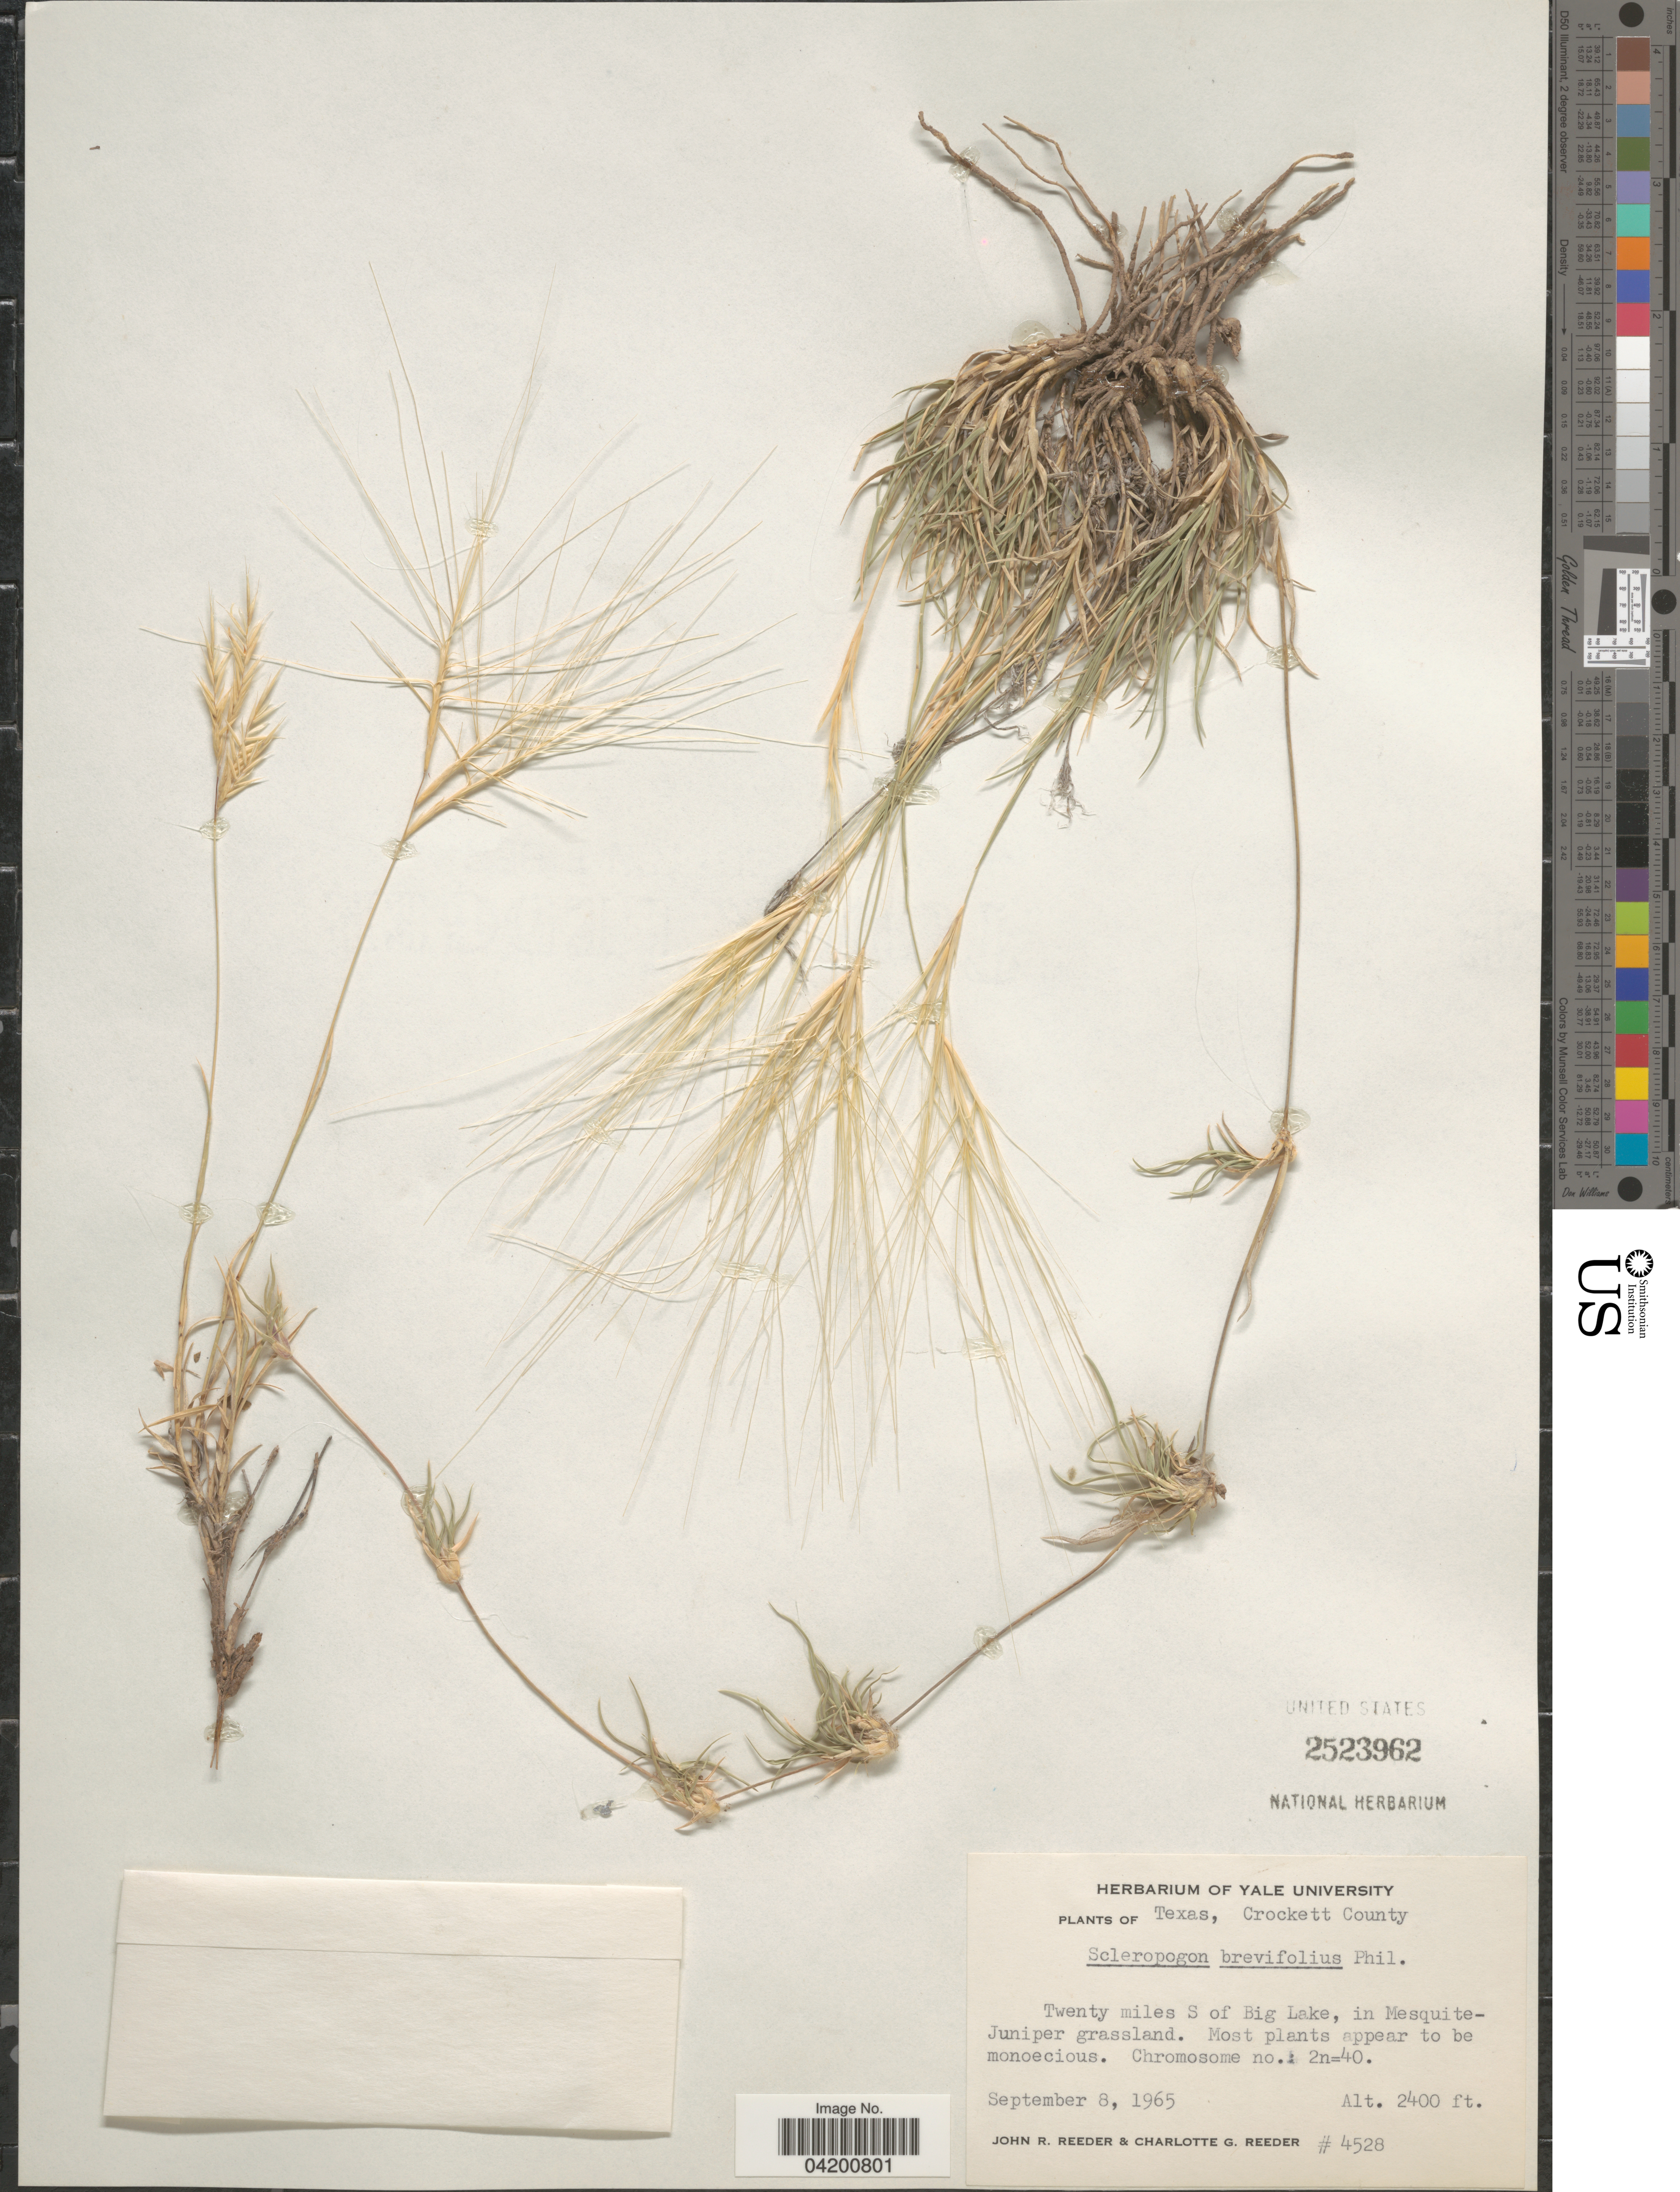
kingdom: Plantae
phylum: Tracheophyta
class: Liliopsida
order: Poales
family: Poaceae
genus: Scleropogon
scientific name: Scleropogon brevifolius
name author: Phil.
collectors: J. R. Reeder & C. G. Reeder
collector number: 4528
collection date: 1965-09-08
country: United States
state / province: Texas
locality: Crockett County. Twenty miles S of Big Lake.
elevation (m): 732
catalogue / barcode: US 2523962